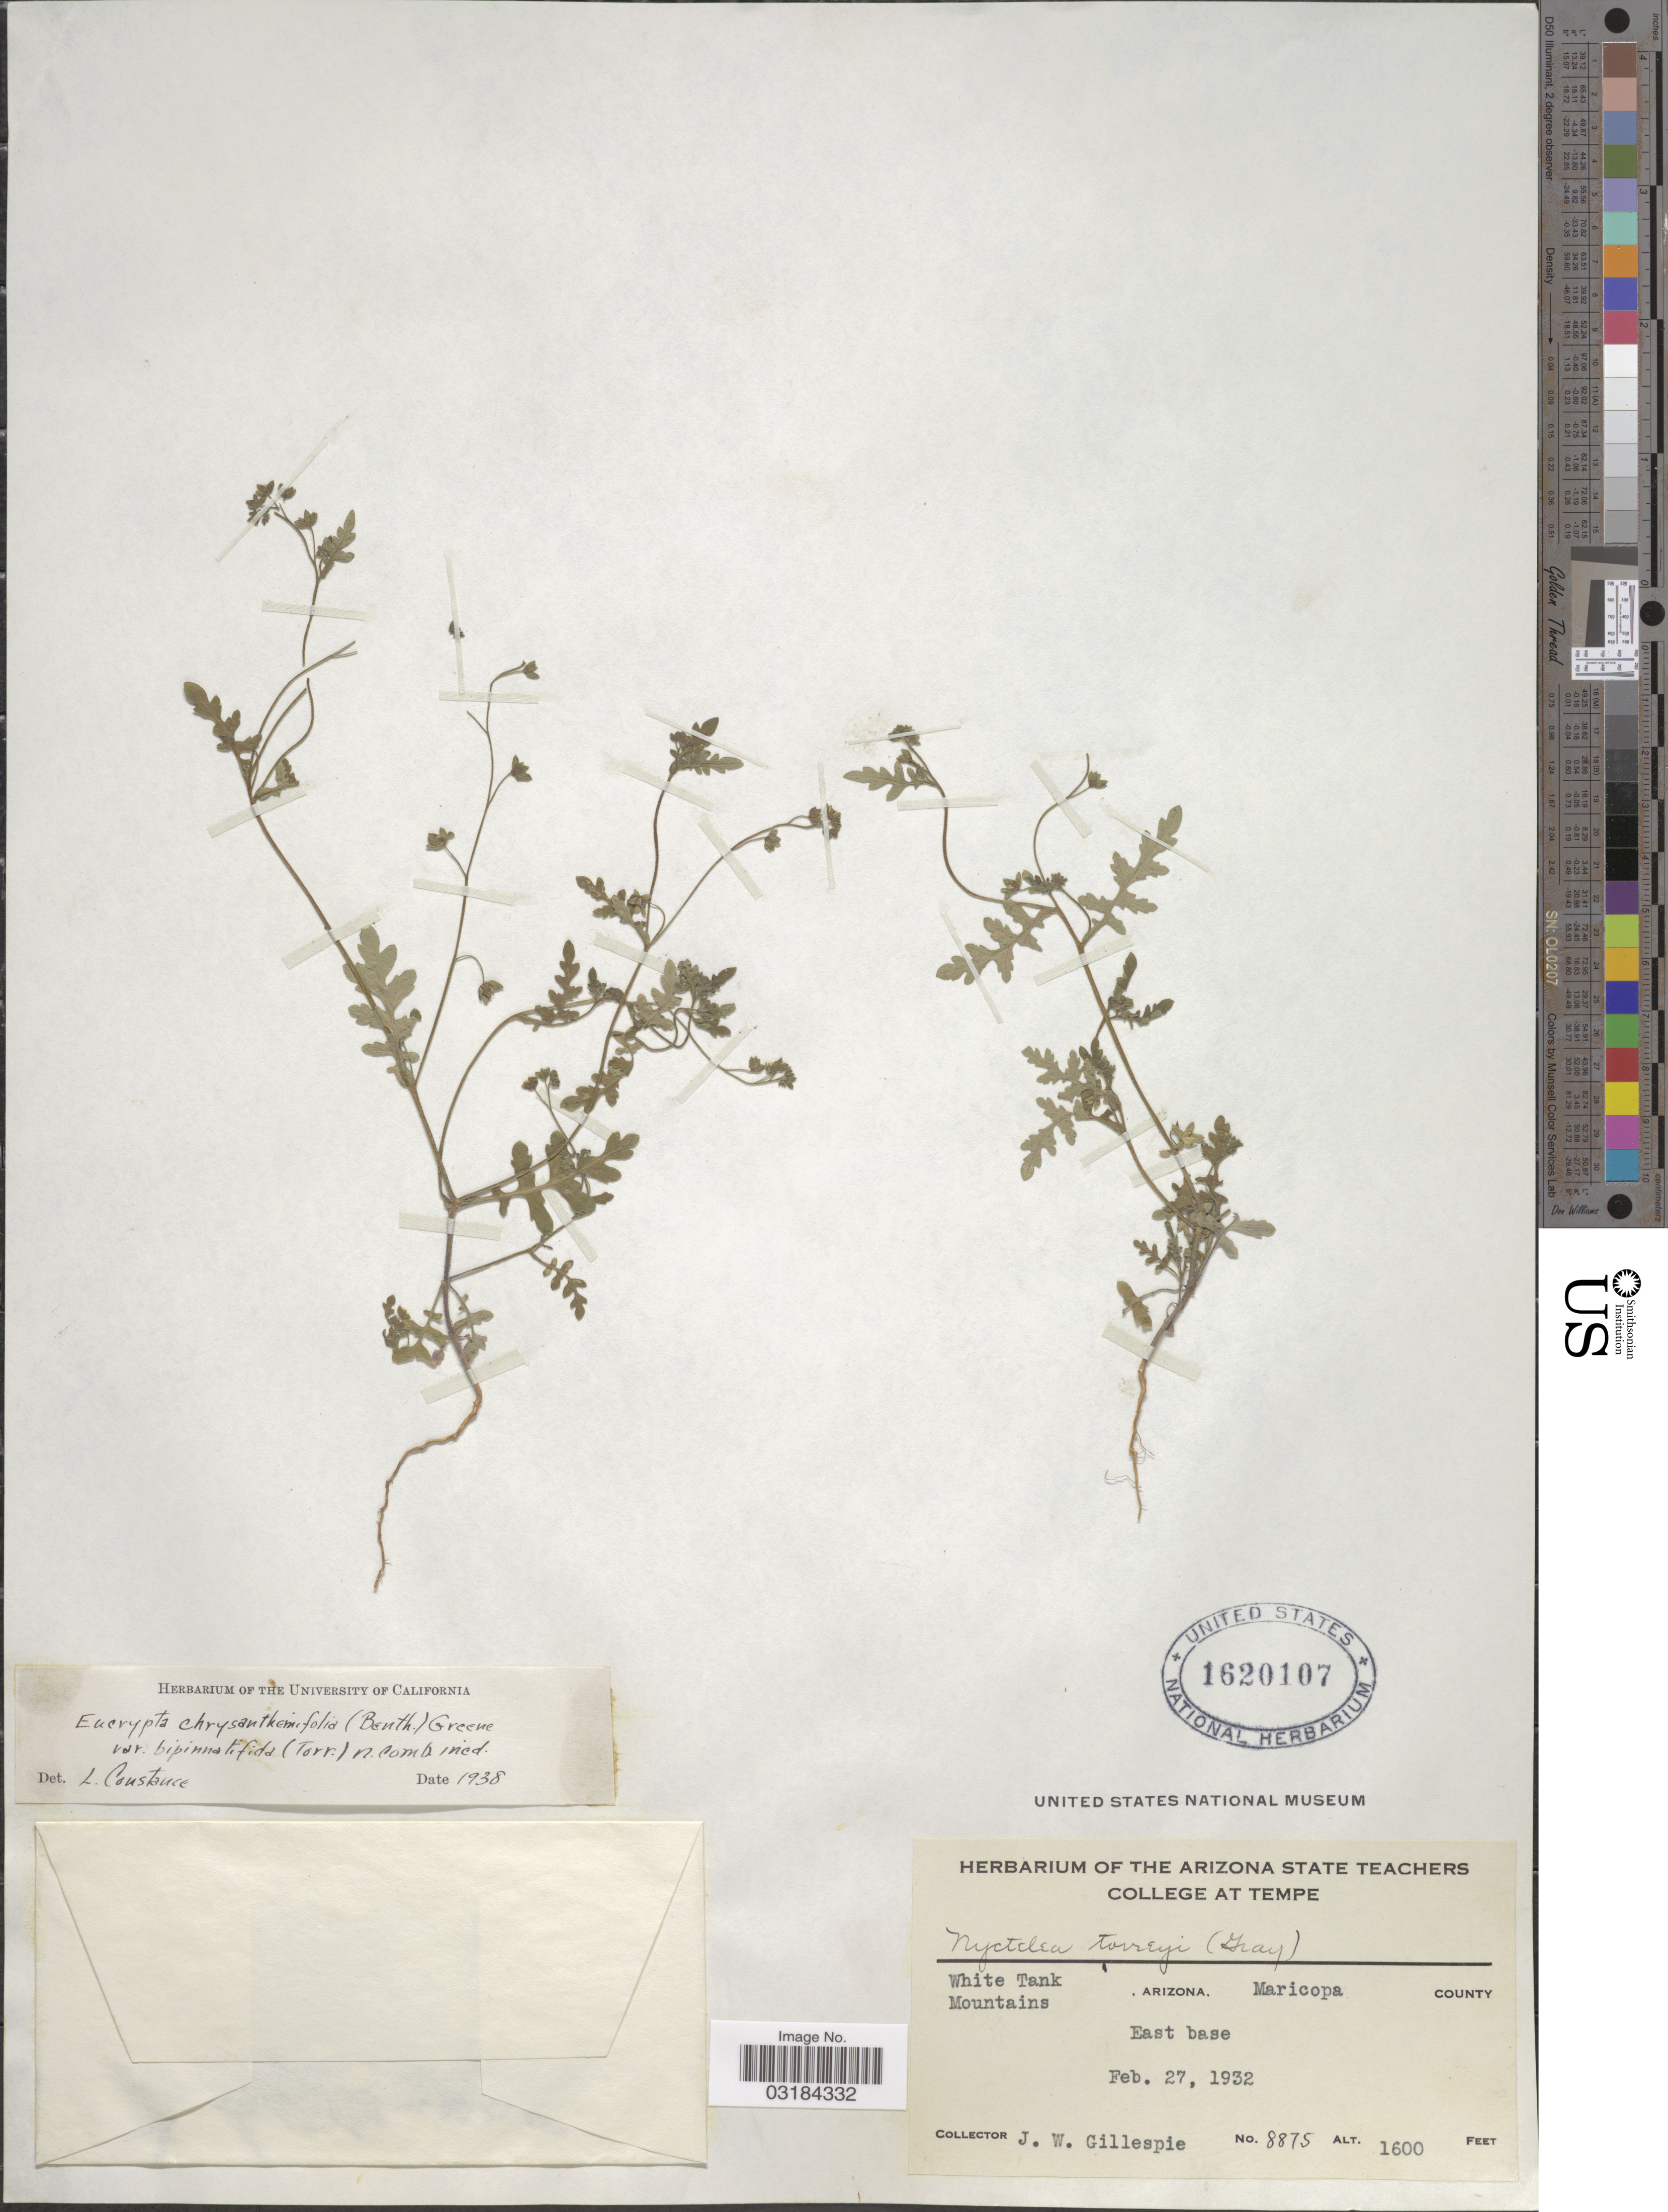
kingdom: Plantae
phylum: Tracheophyta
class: Magnoliopsida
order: Boraginales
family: Hydrophyllaceae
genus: Eucrypta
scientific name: Eucrypta chrysanthemifolia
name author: (Benth.) Greene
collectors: J. W. Gillespie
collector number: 8875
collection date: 1932-02-27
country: United States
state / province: Arizona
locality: White Tank Mountains, Maricopa County, East base.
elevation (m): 488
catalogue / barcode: US 1620107